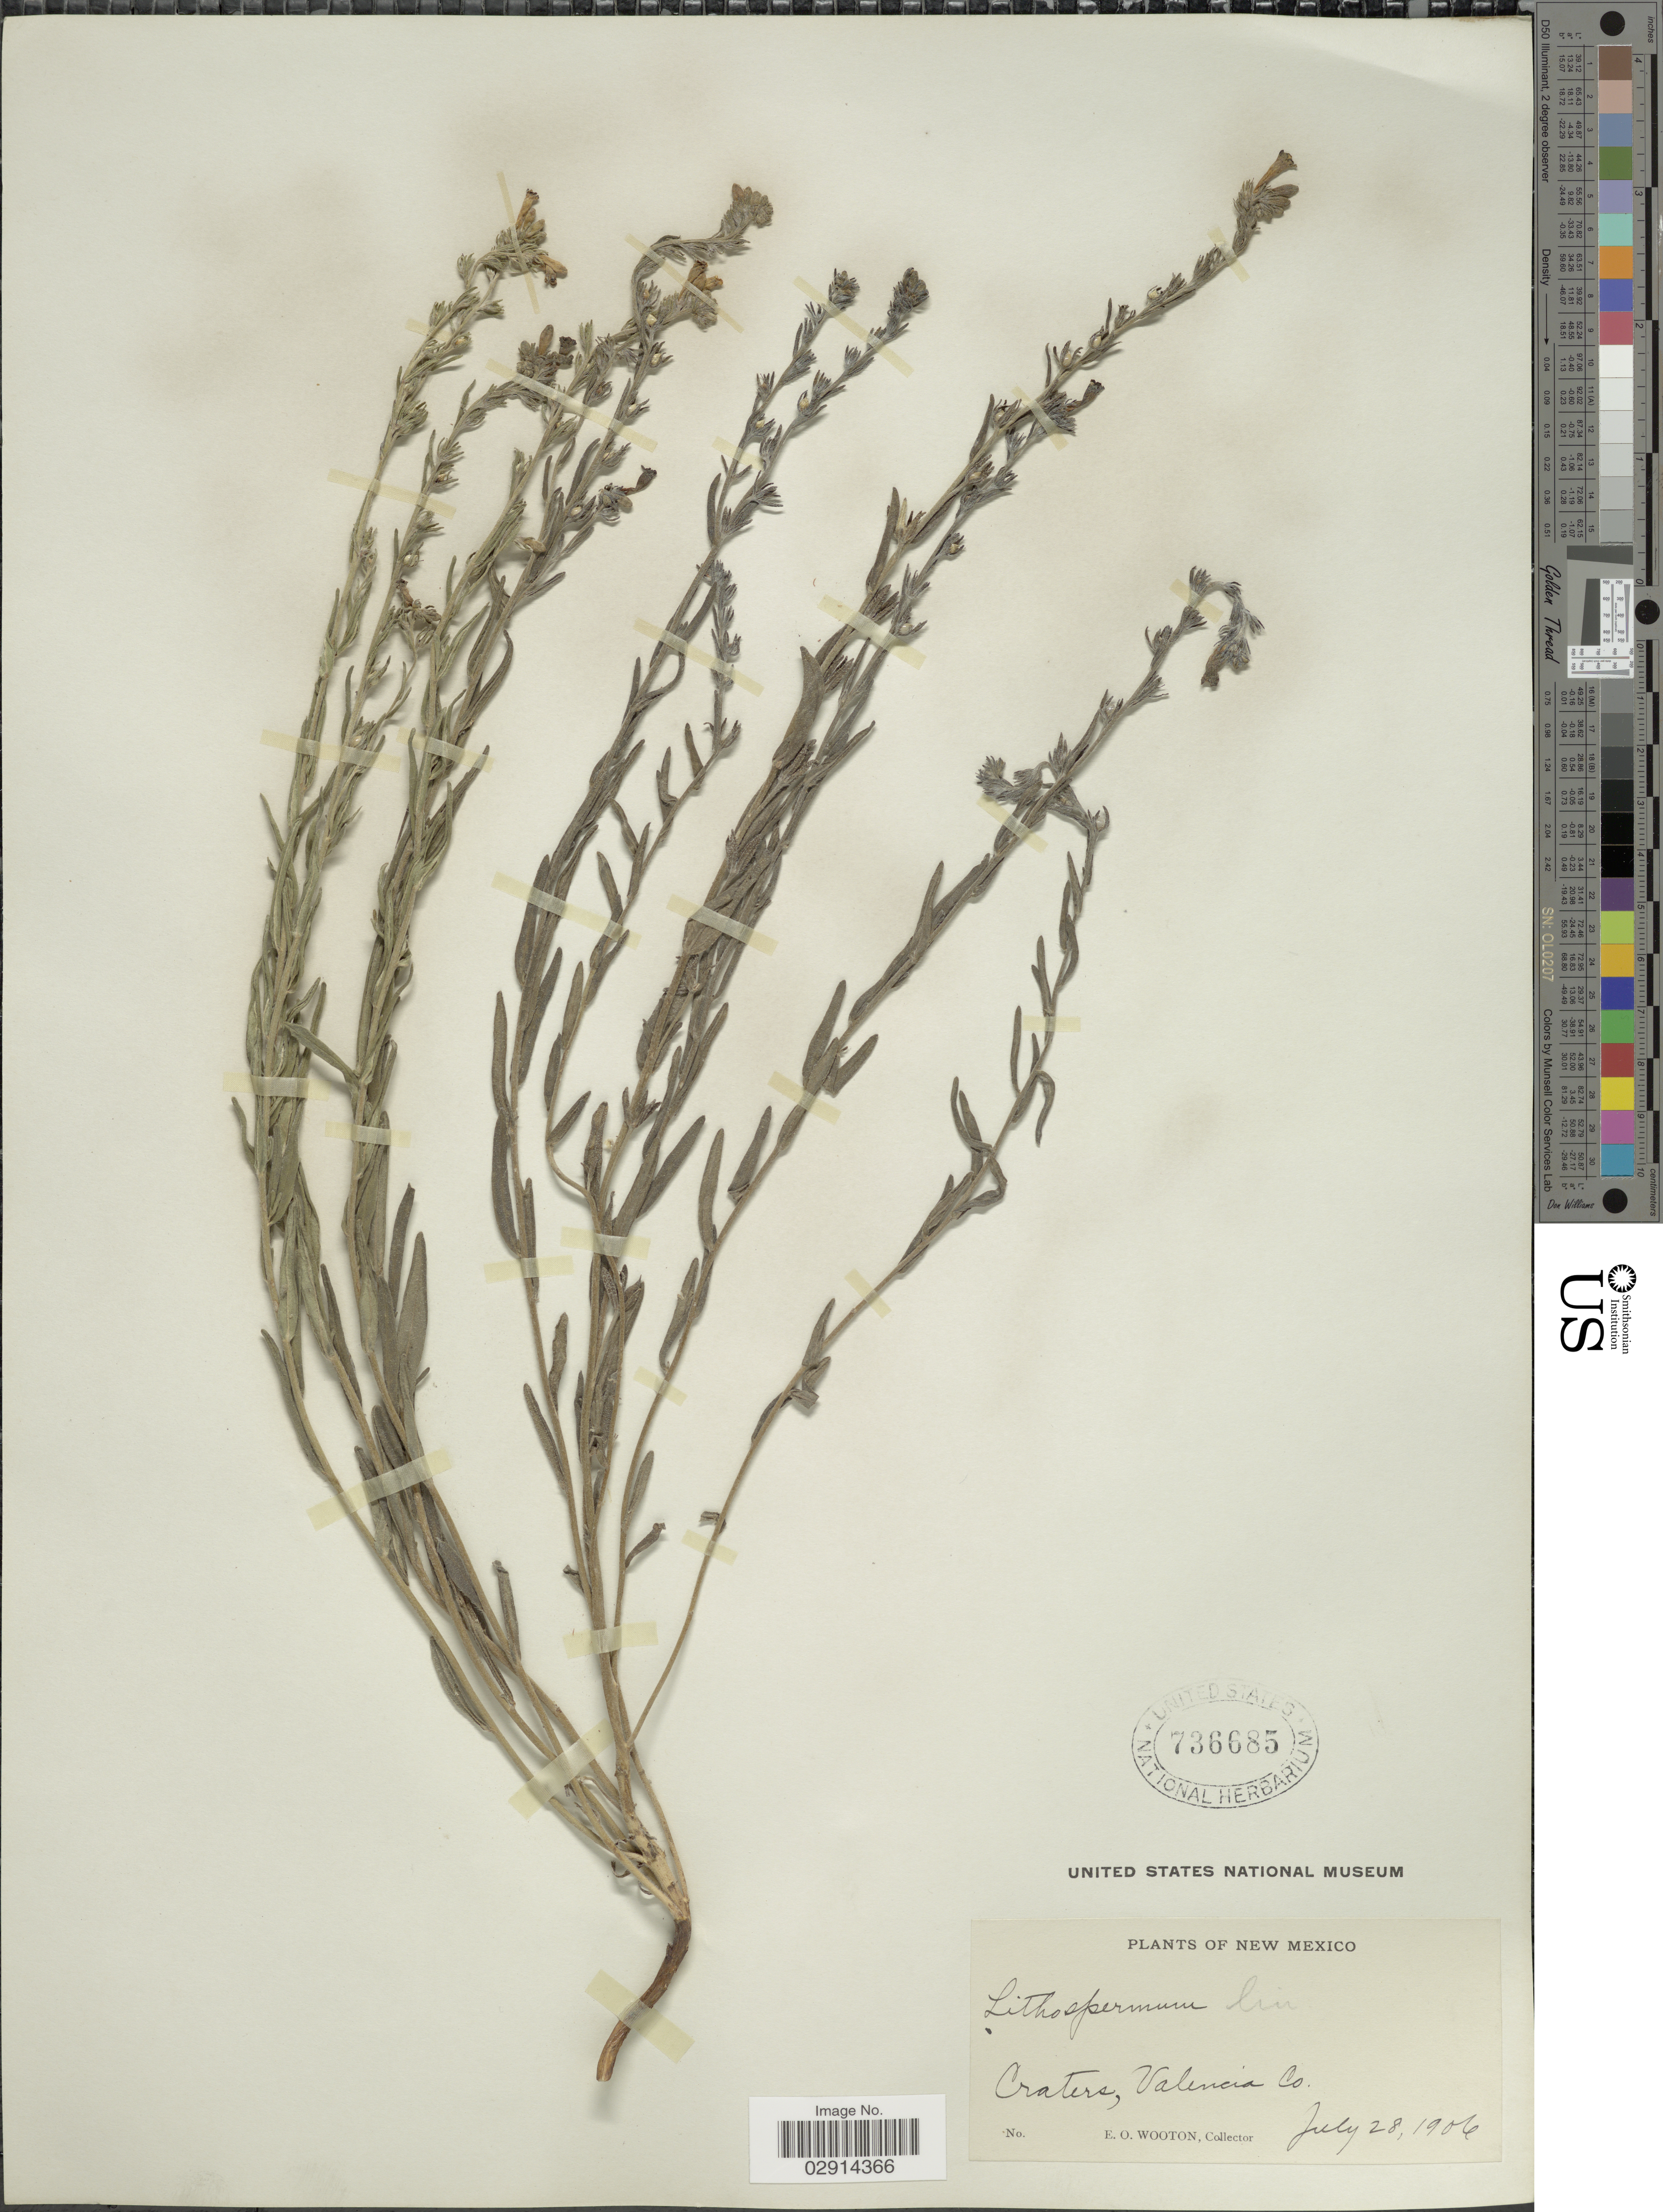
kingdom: Plantae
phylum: Tracheophyta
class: Magnoliopsida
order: Boraginales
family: Boraginaceae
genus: Lithospermum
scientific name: Lithospermum multiflorum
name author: Torr. ex A. Gray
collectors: E. O. Wooton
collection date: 1906-07-28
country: United States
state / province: New Mexico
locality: Craters, Valencia Co.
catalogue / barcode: US 736685